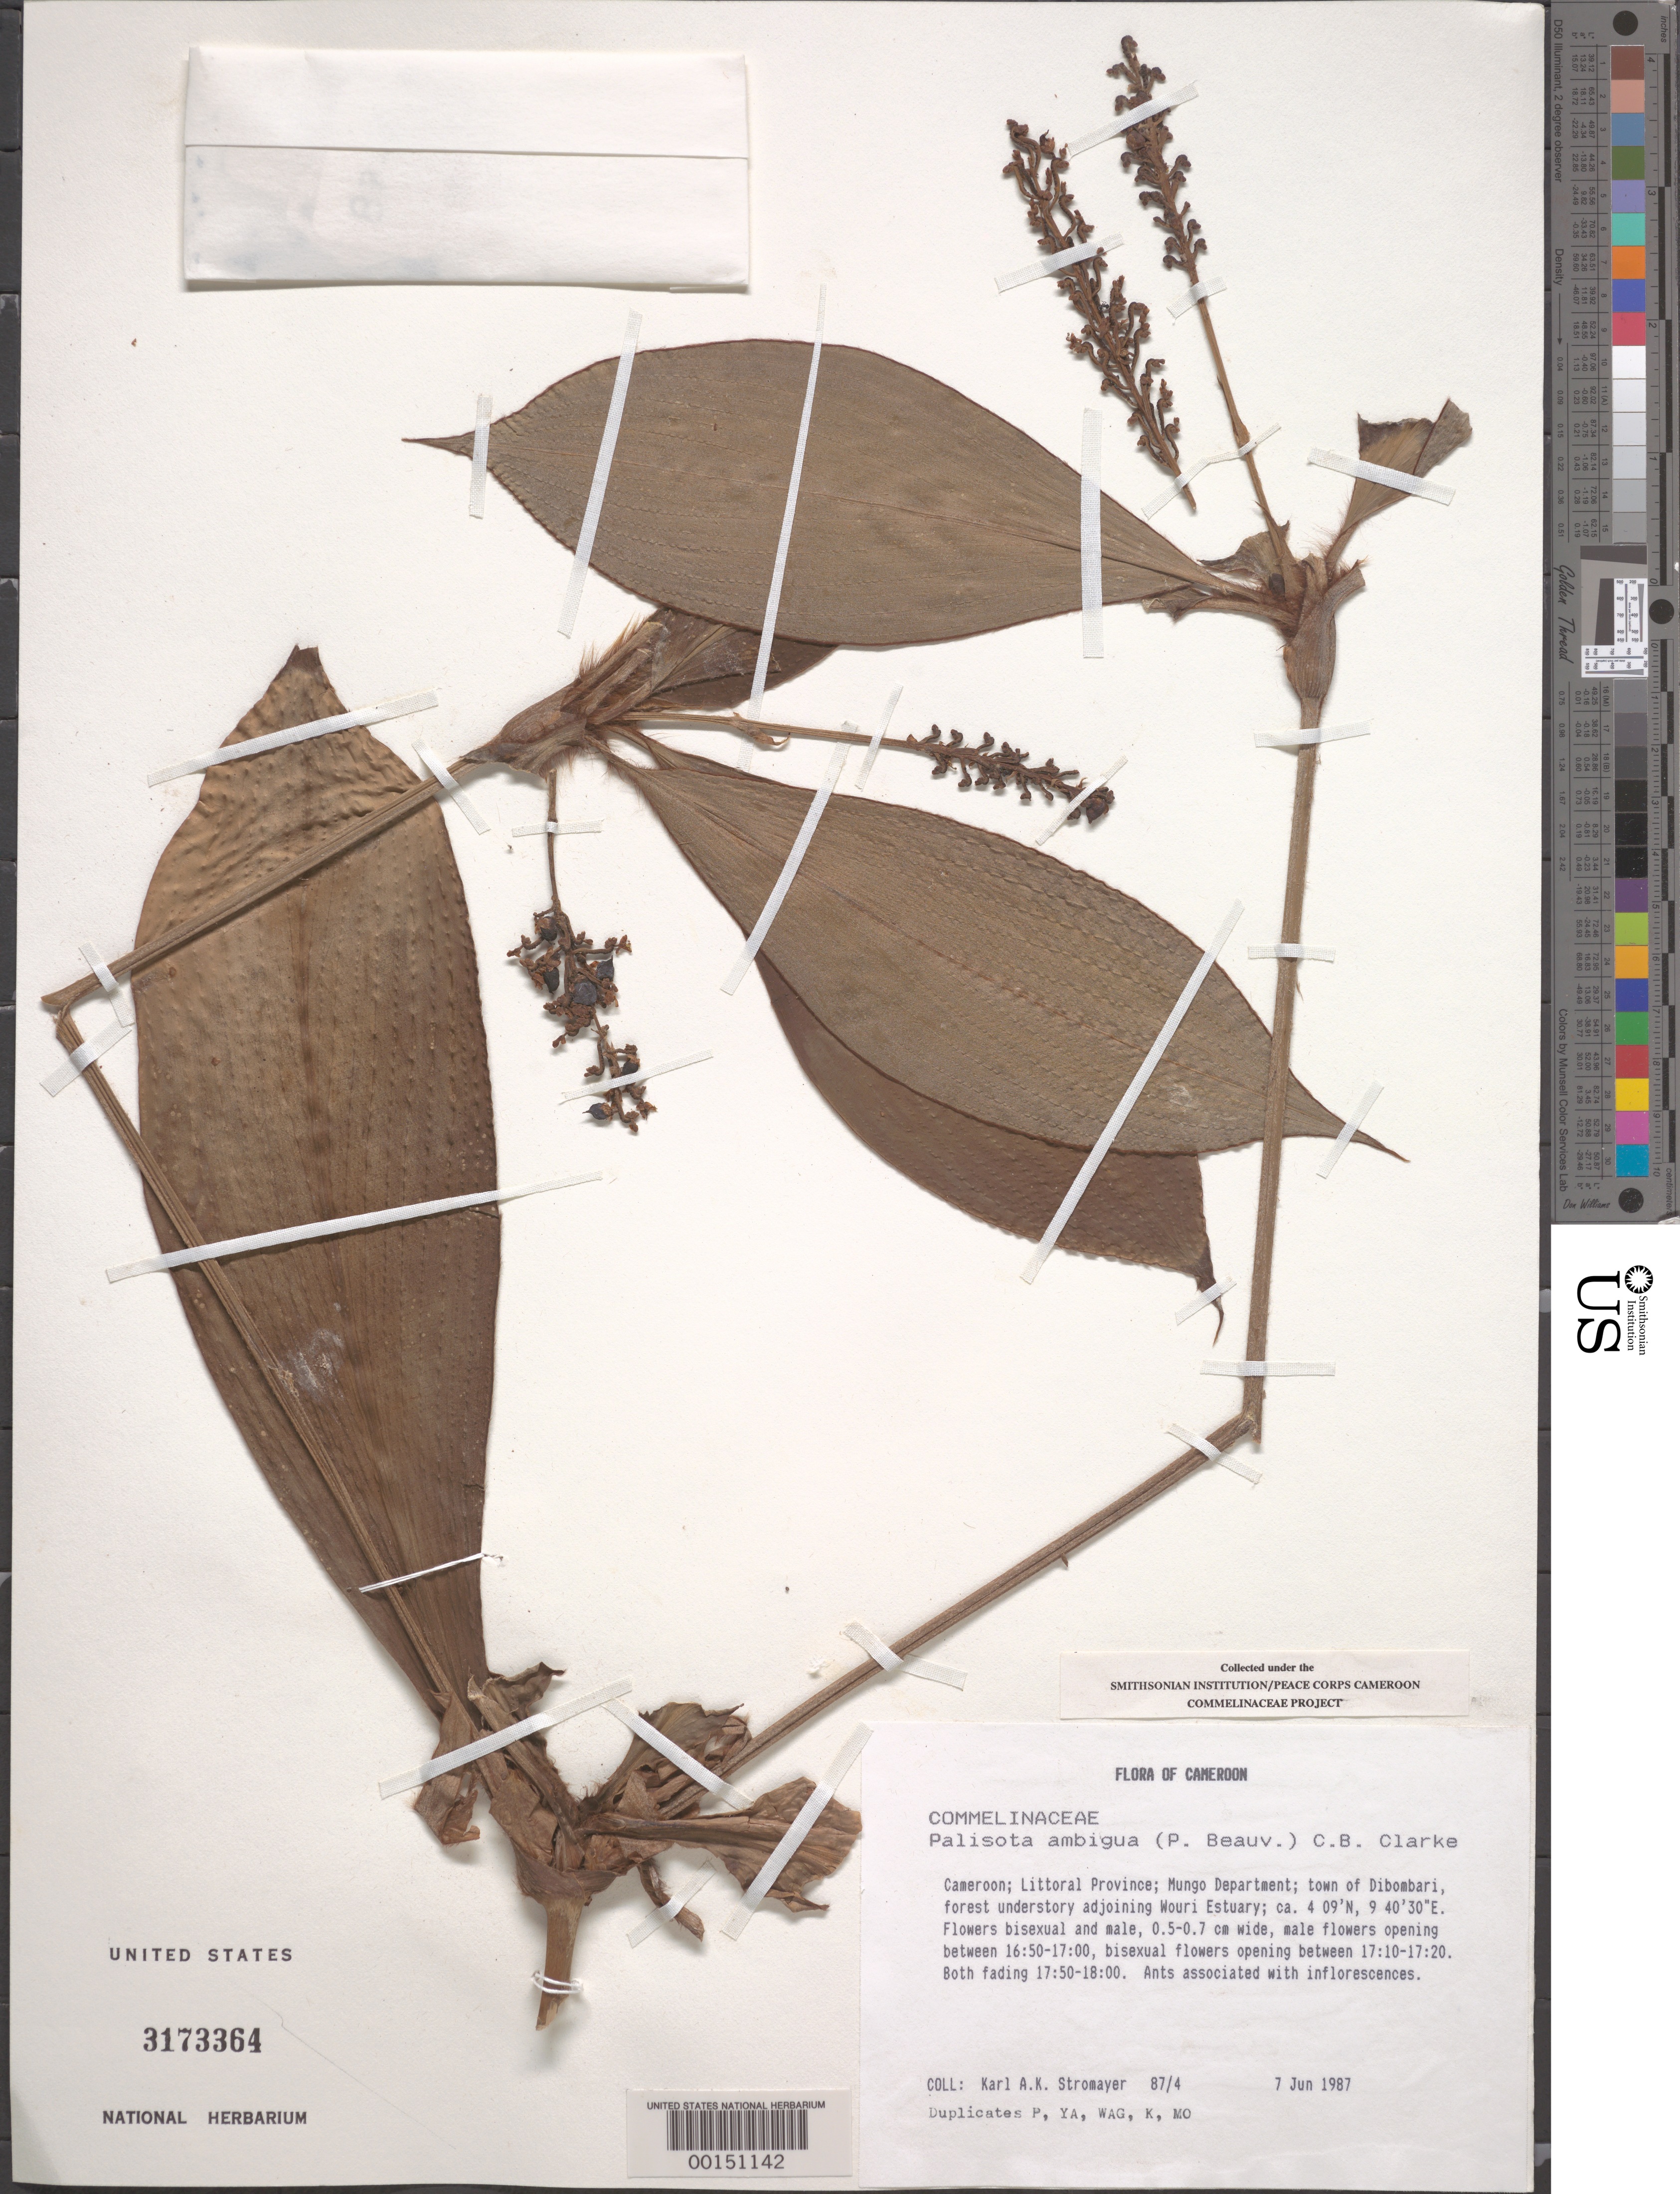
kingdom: Plantae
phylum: Tracheophyta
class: Liliopsida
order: Commelinales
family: Commelinaceae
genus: Palisota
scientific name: Palisota ambigua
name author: (P. Beauv.) C.B. Clarke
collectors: K. A. Stromayer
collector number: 87/4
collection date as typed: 07 Jun 1987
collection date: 1987-06-07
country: Cameroon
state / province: Littoral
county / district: Mungo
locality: Dibombari town, forest understory adjoining wouri estuary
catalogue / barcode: US 3173364